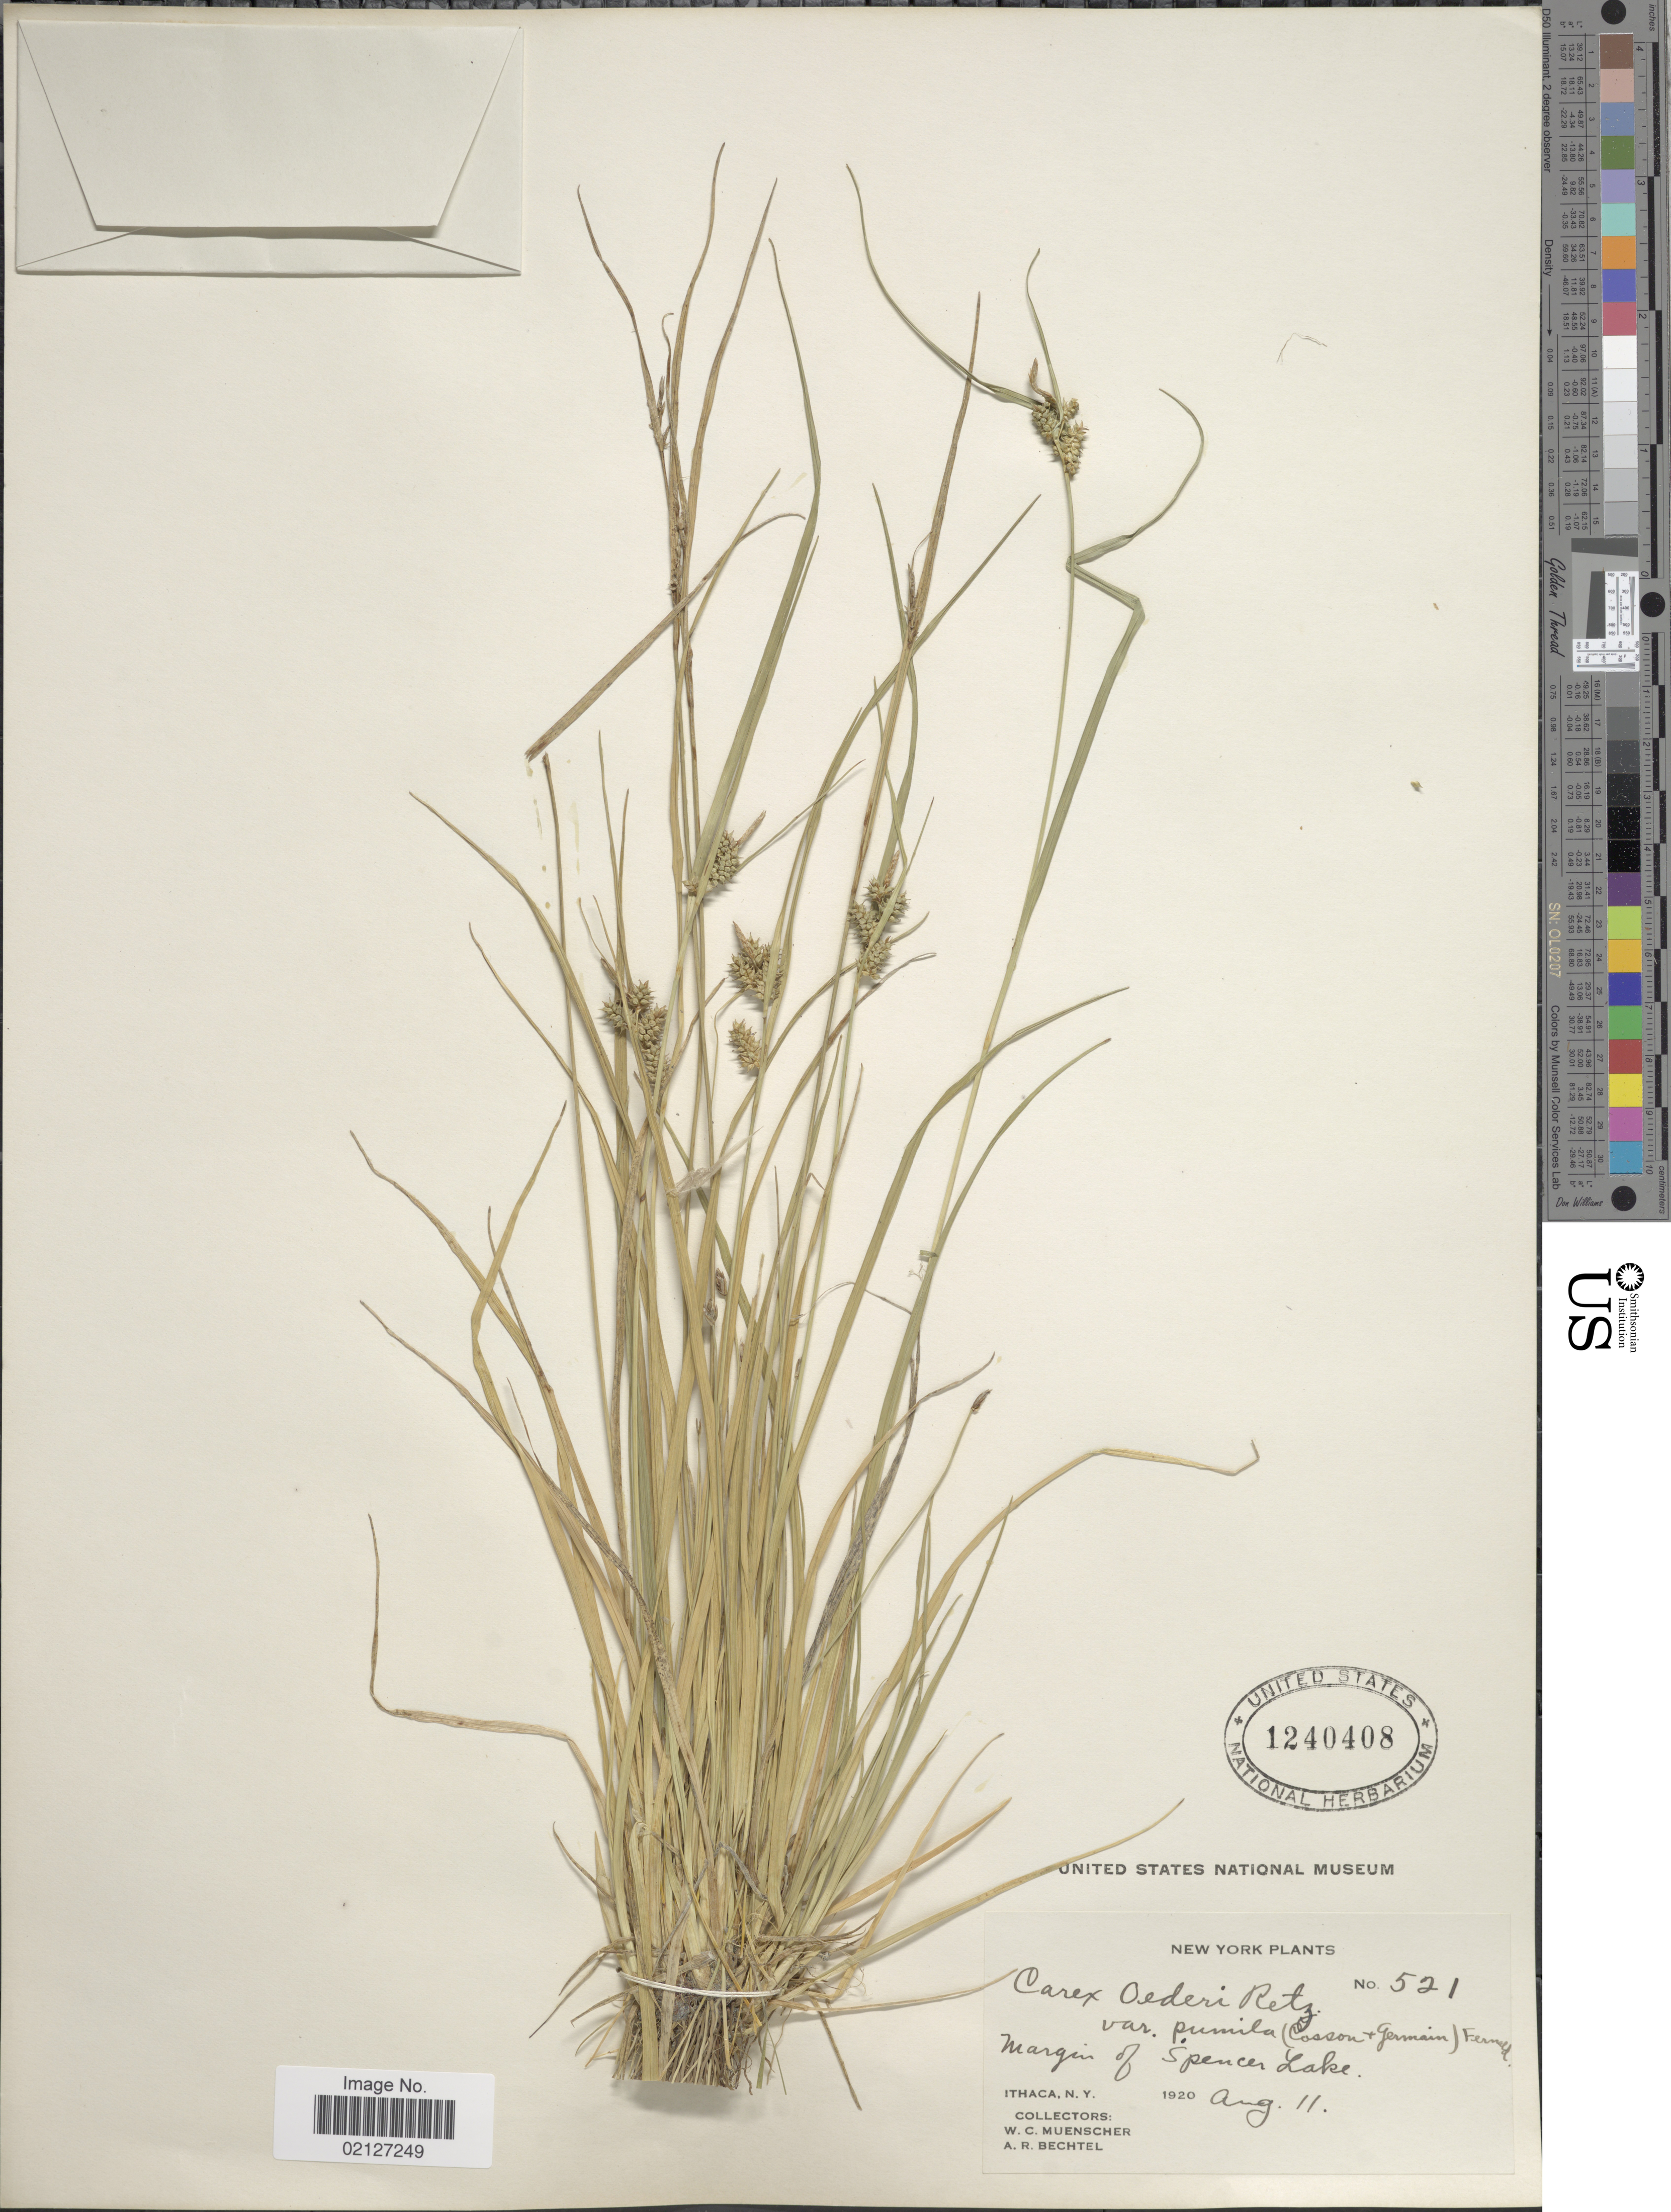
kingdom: Plantae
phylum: Tracheophyta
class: Liliopsida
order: Poales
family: Cyperaceae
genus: Carex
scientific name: Carex oederi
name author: Retz.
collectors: W. Muenscher & A. Bechtel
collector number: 521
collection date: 1920-08-11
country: United States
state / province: New York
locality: Margin of Spencer Lake, Ithaca [unsure placement]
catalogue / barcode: US 1240408